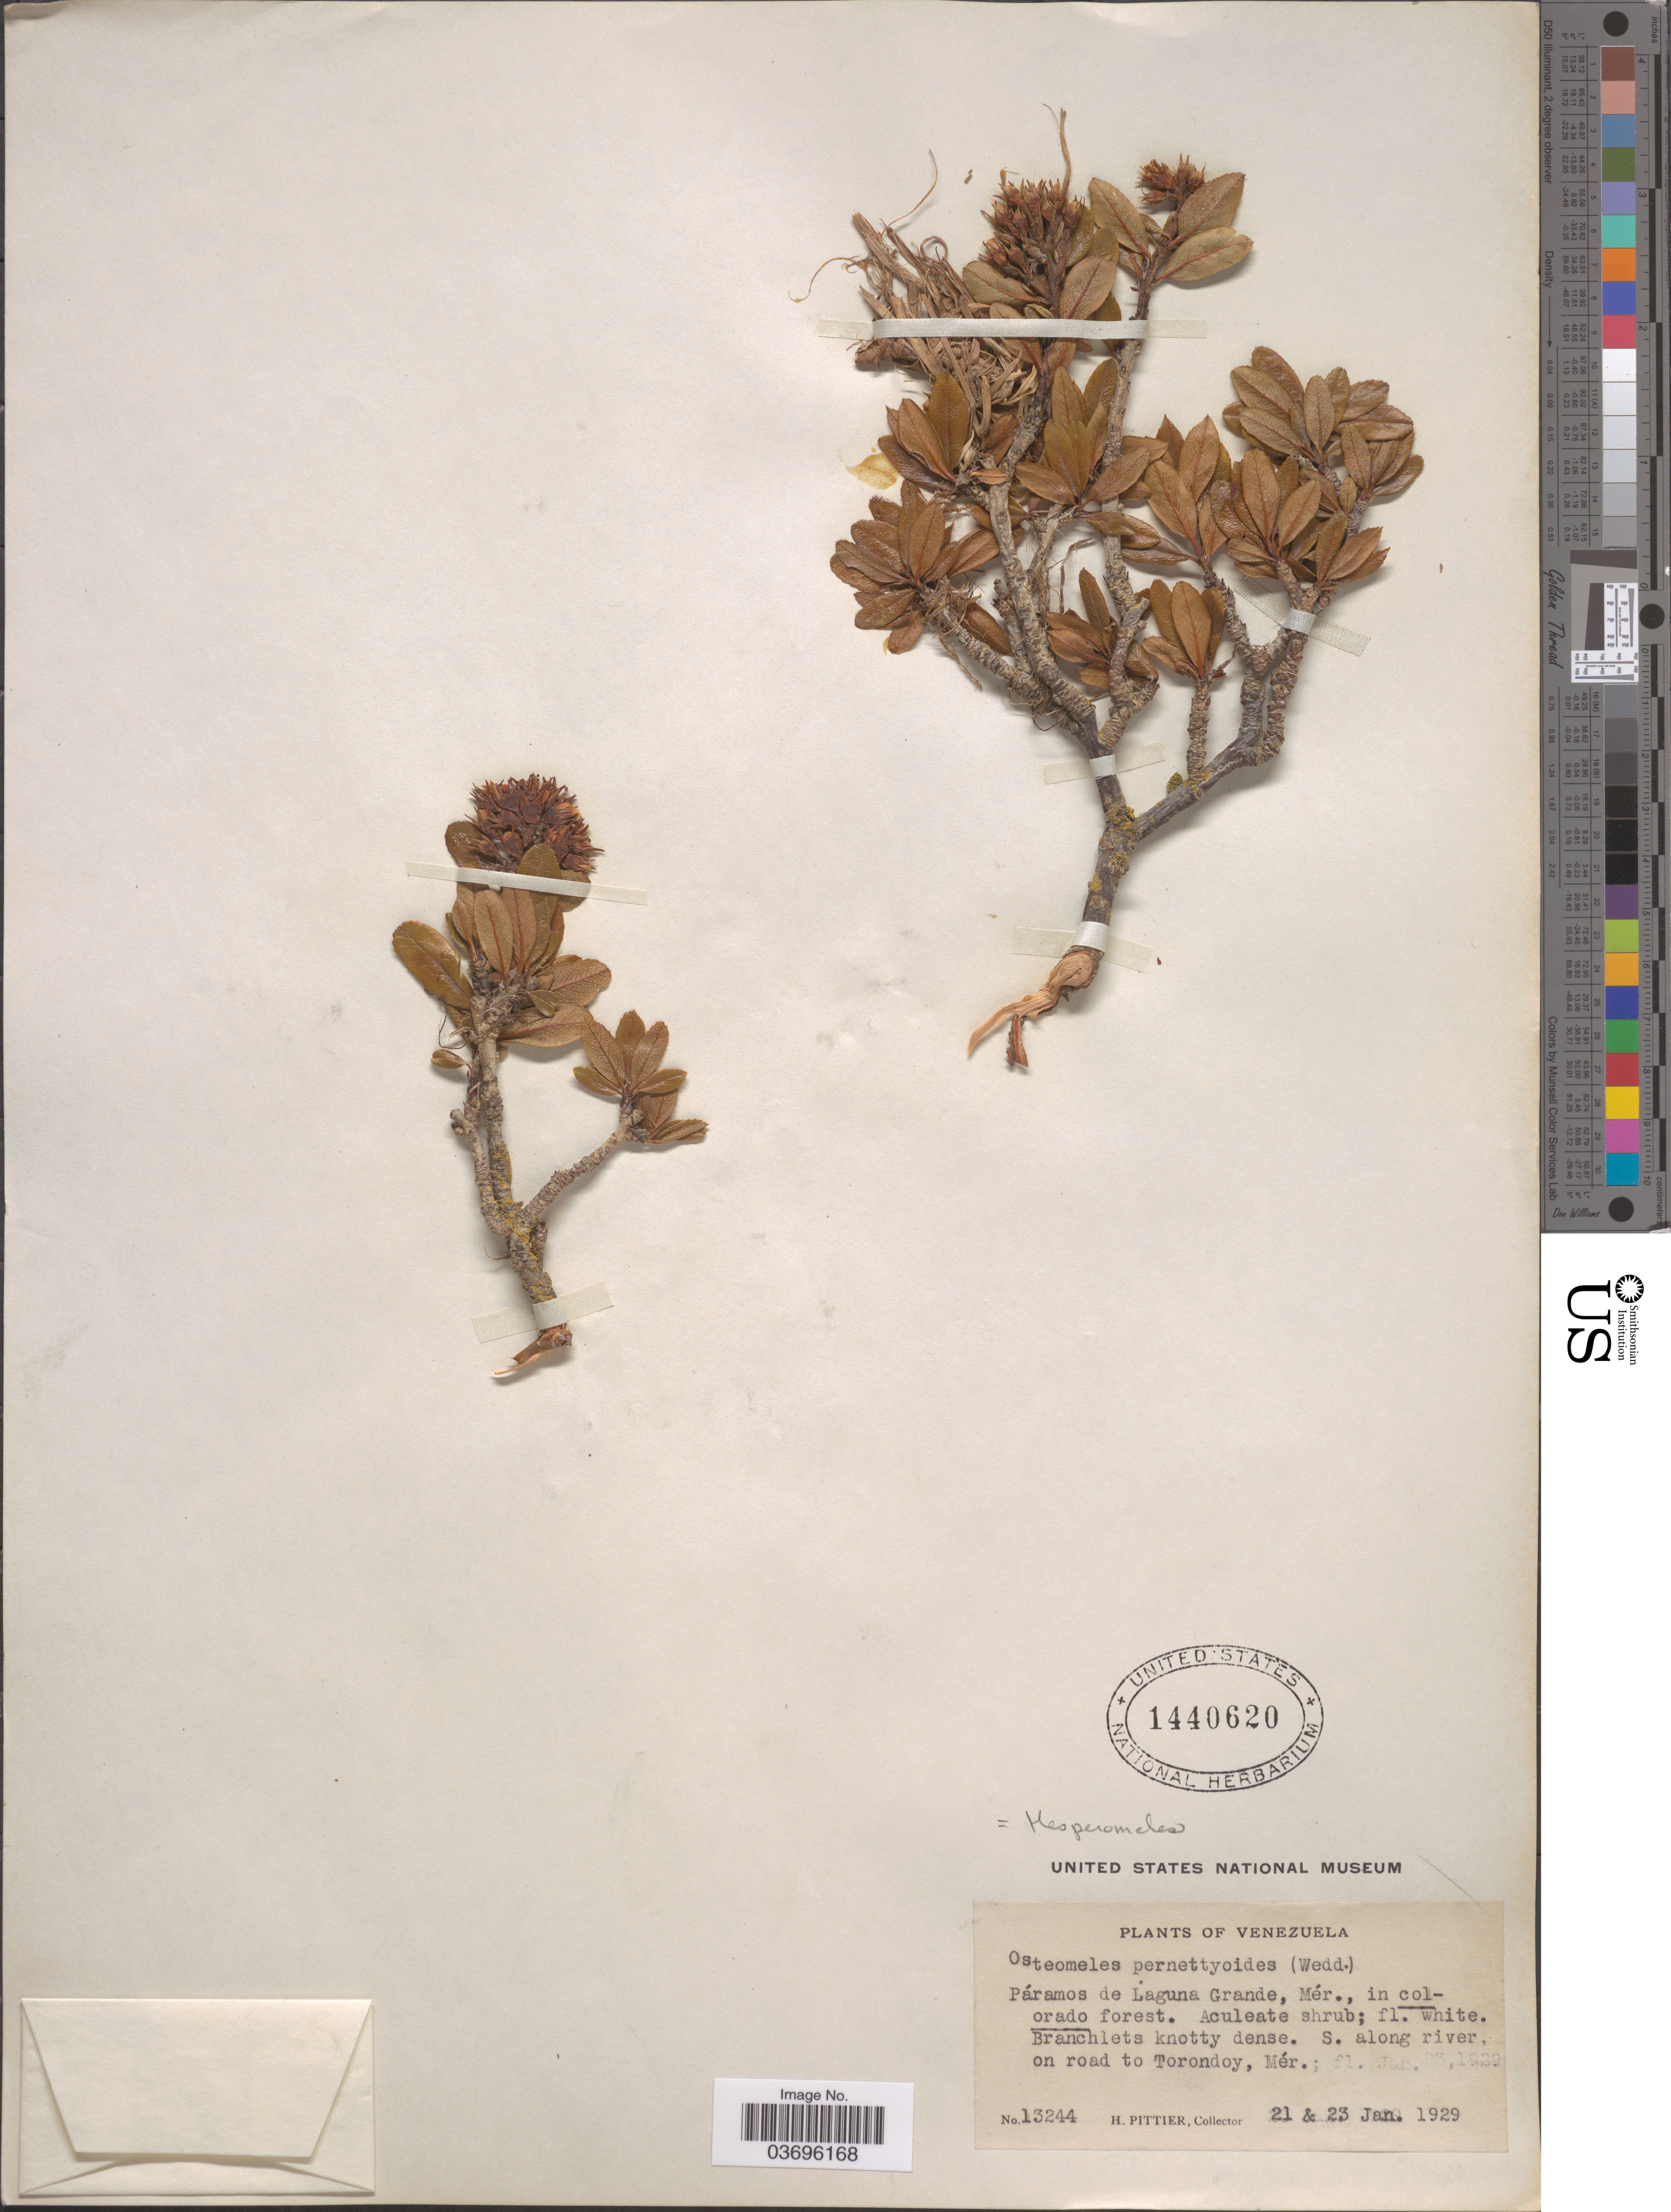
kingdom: Plantae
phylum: Tracheophyta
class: Magnoliopsida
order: Rosales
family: Rosaceae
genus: Hesperomeles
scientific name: Hesperomeles pernettyoides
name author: Wedd.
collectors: H. F. Pittier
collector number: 13244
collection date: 1929-01-21/1929-01-23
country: Venezuela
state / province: Merida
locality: Páramos de Laguna Grande., in colorado forest. S. along river, on road to Torondoy.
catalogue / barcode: US 1440620